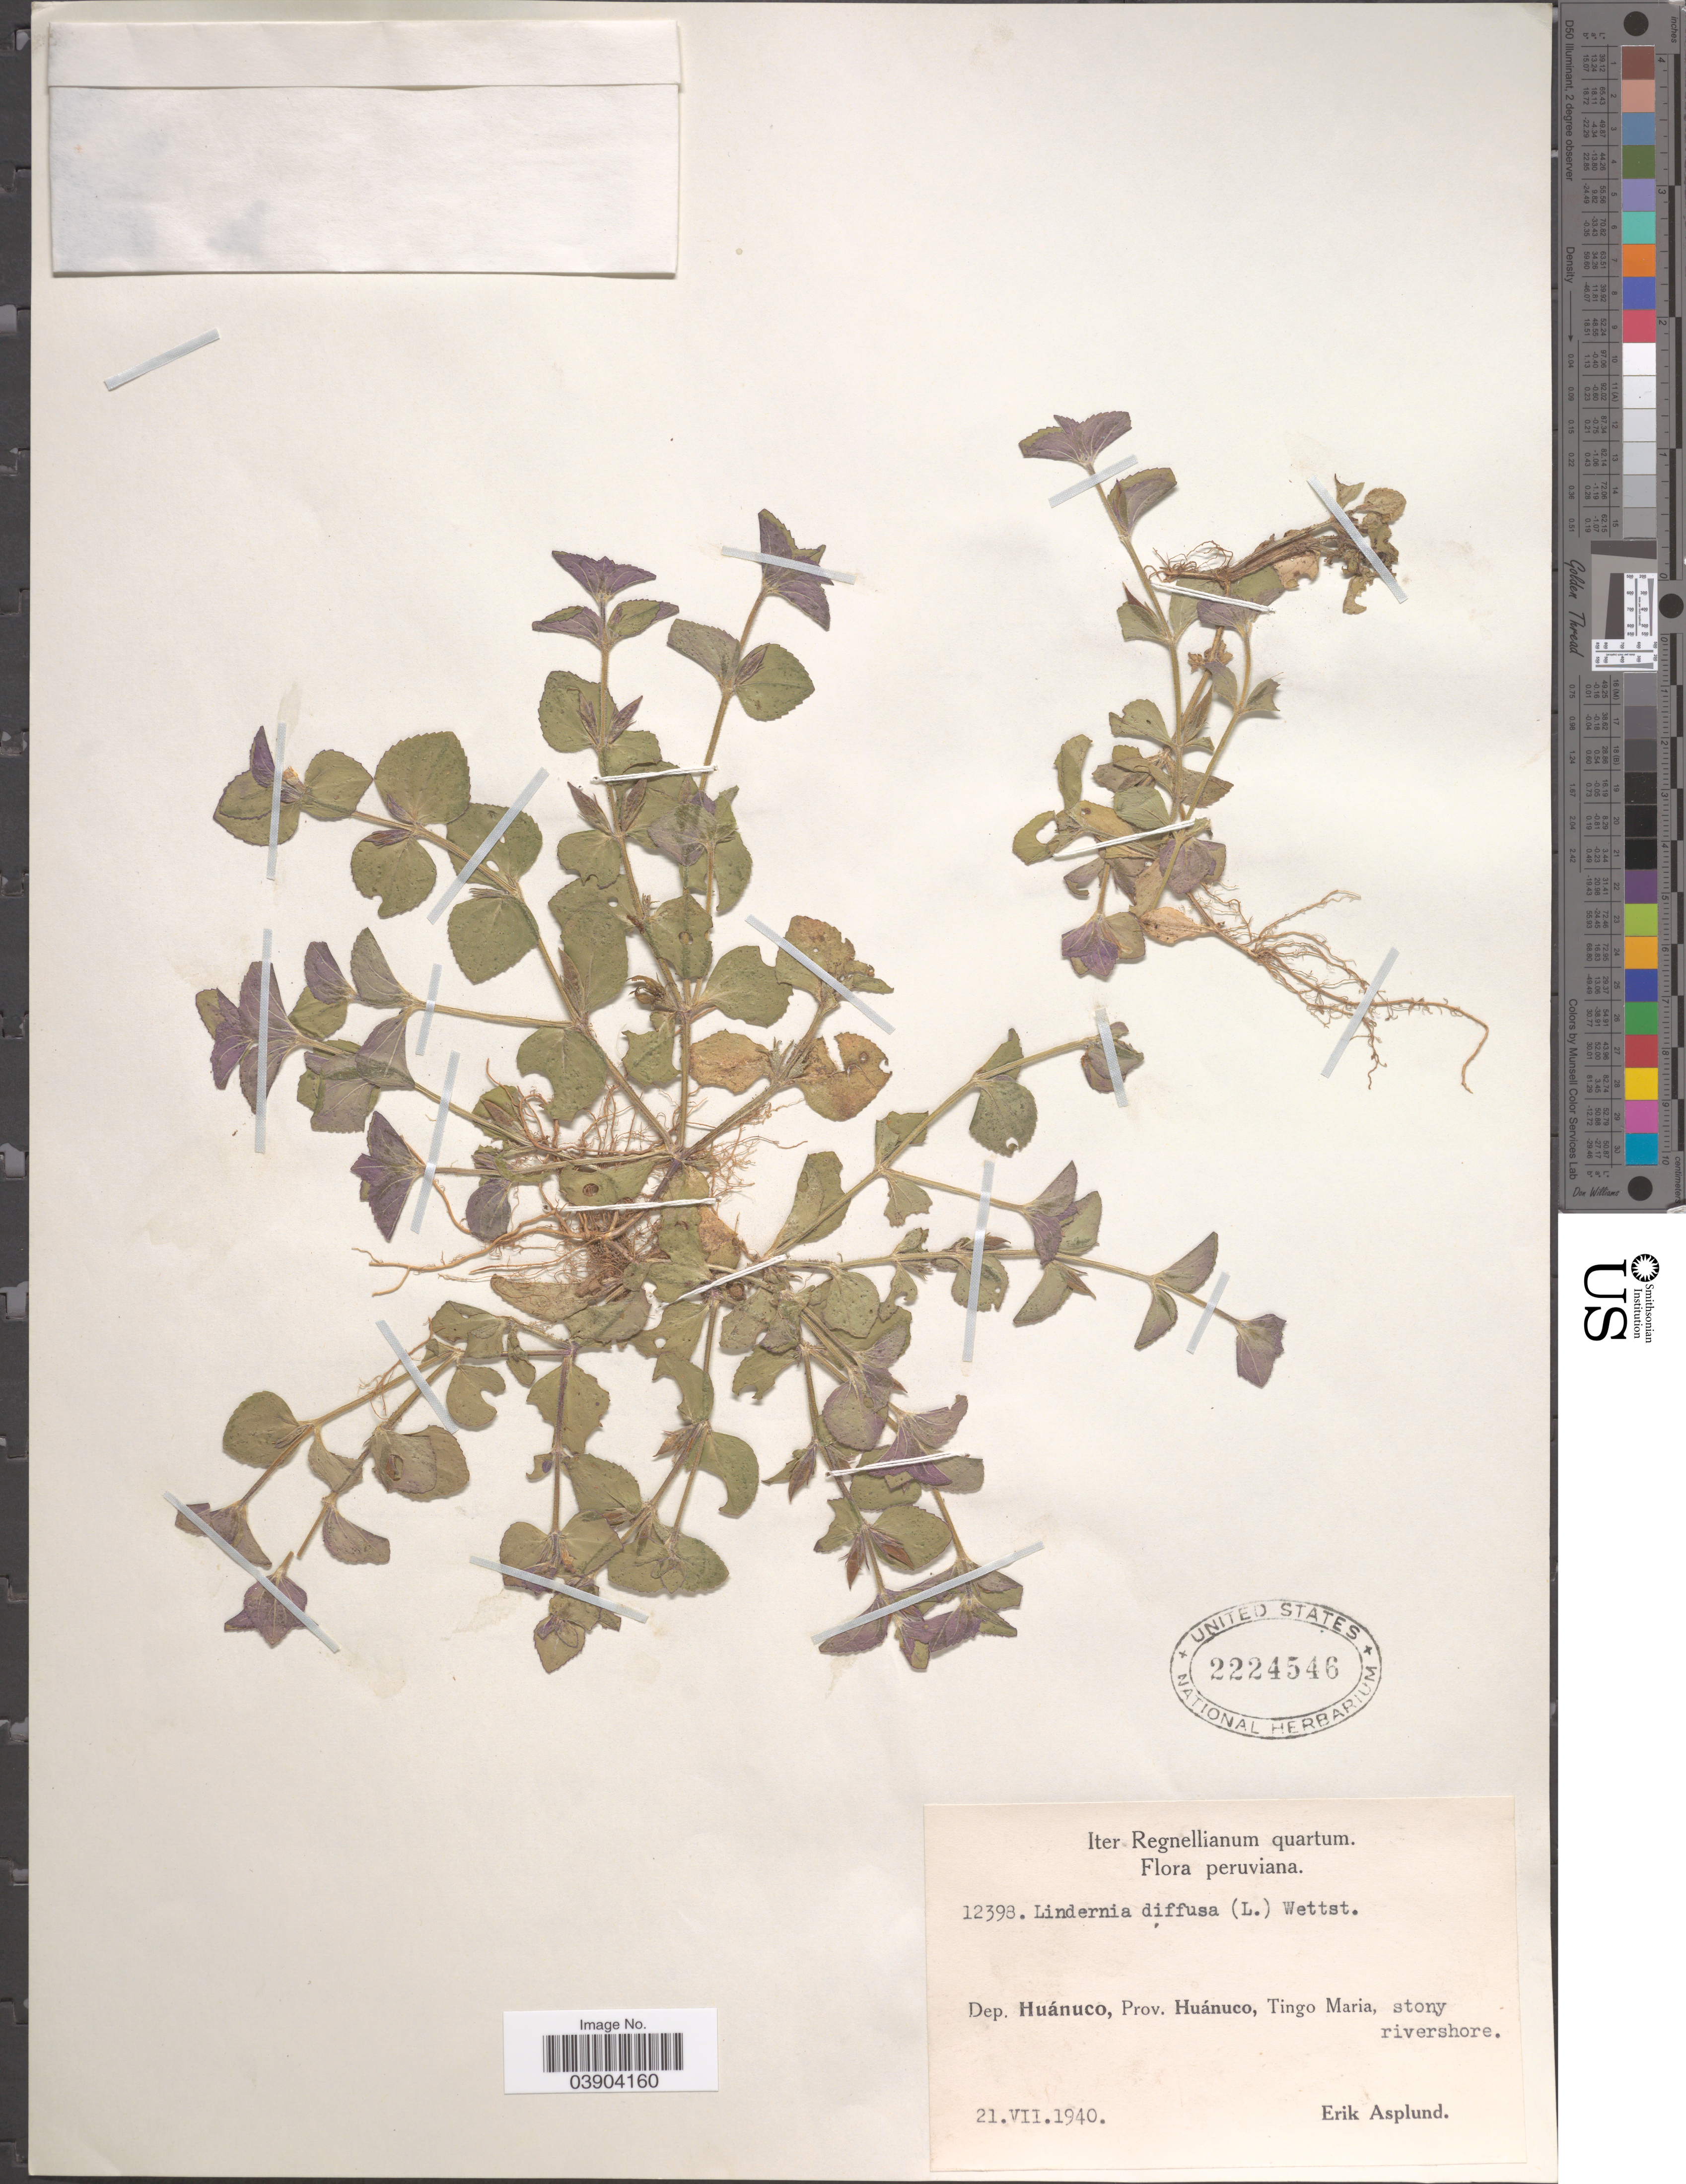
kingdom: Plantae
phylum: Tracheophyta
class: Magnoliopsida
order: Lamiales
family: Linderniaceae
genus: Lindernia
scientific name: Lindernia diffusa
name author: (L.) Wettst.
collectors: E. Asplund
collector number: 12398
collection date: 1940-07-21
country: Peru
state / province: Huánuco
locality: Dep. Huánuco, Prov. Huánuco, Tingo Maria.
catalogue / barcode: US 2224546